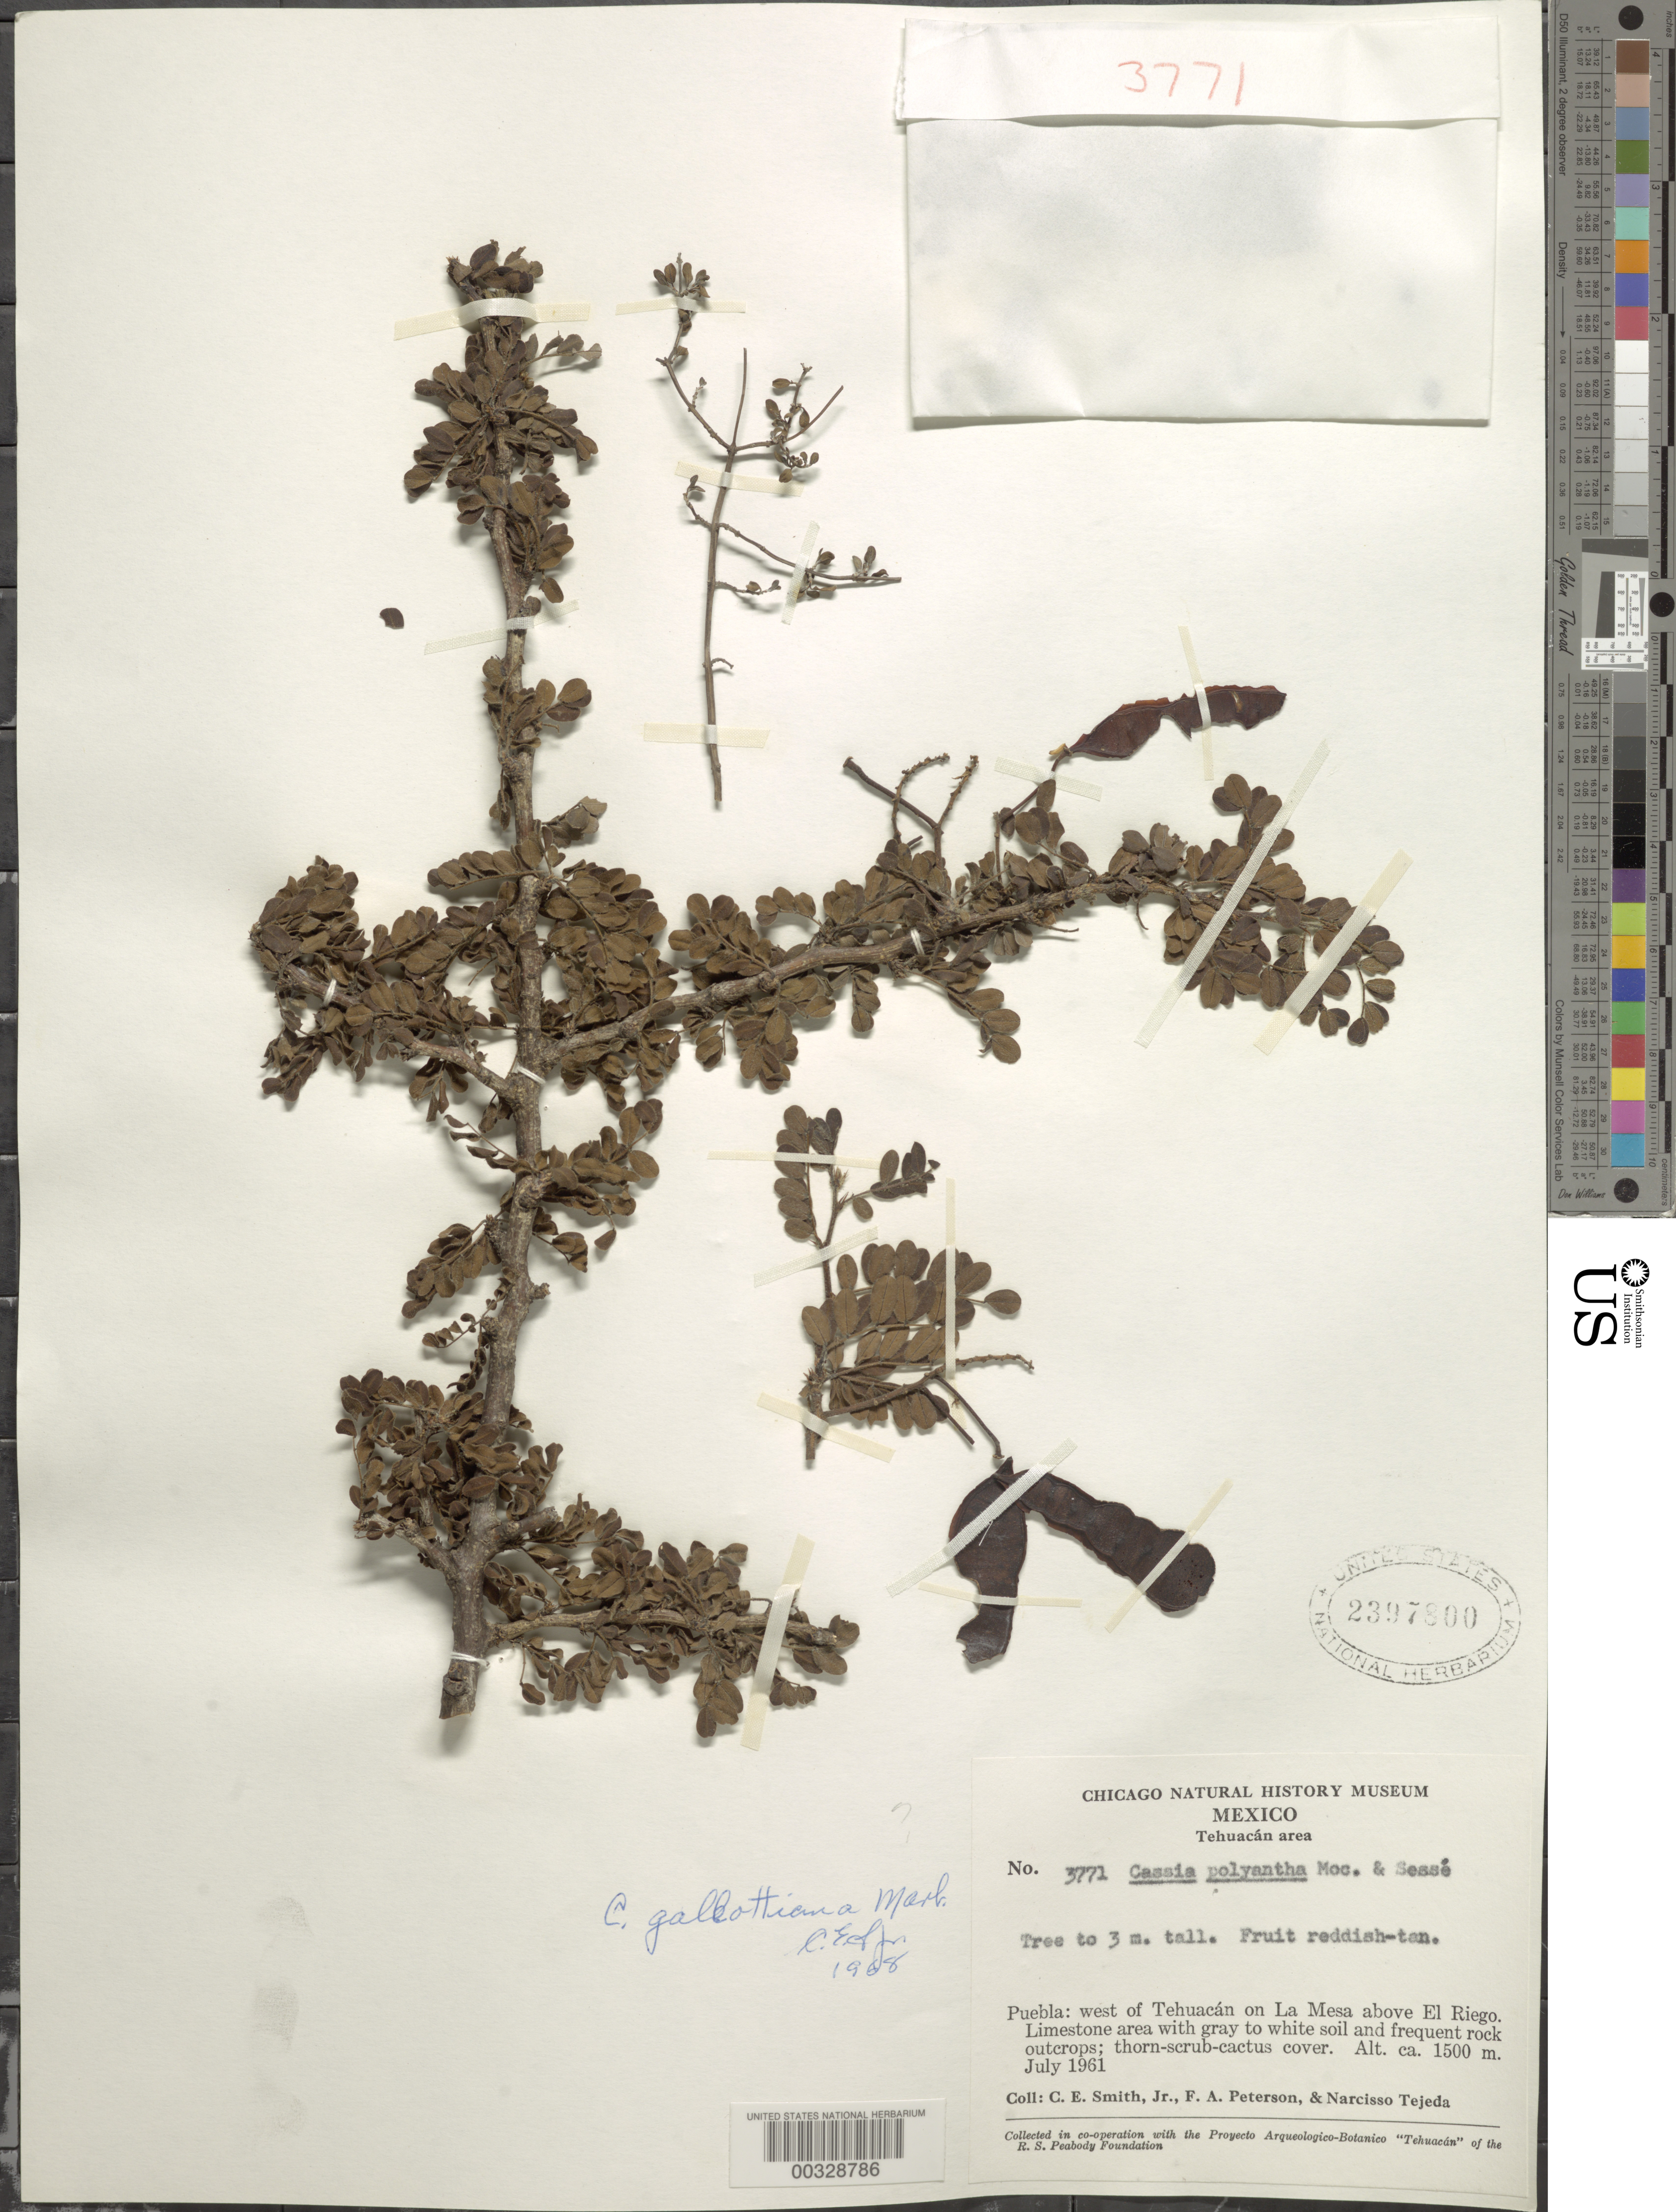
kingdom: Plantae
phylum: Tracheophyta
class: Magnoliopsida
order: Fabales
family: Fabaceae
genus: Senna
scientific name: Senna galeottiana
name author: (M. Martens) H.S. Irwin & Barneby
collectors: C. E. Smith Jr., F. A. Peterson & N. Tejeda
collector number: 3771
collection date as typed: Jul 1961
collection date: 1961-07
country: Mexico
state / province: Puebla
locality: W of Tehuacan on la mesa above el riego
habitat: Limestone area with gray to white soil and rock outcrops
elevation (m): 1500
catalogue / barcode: US 2397800